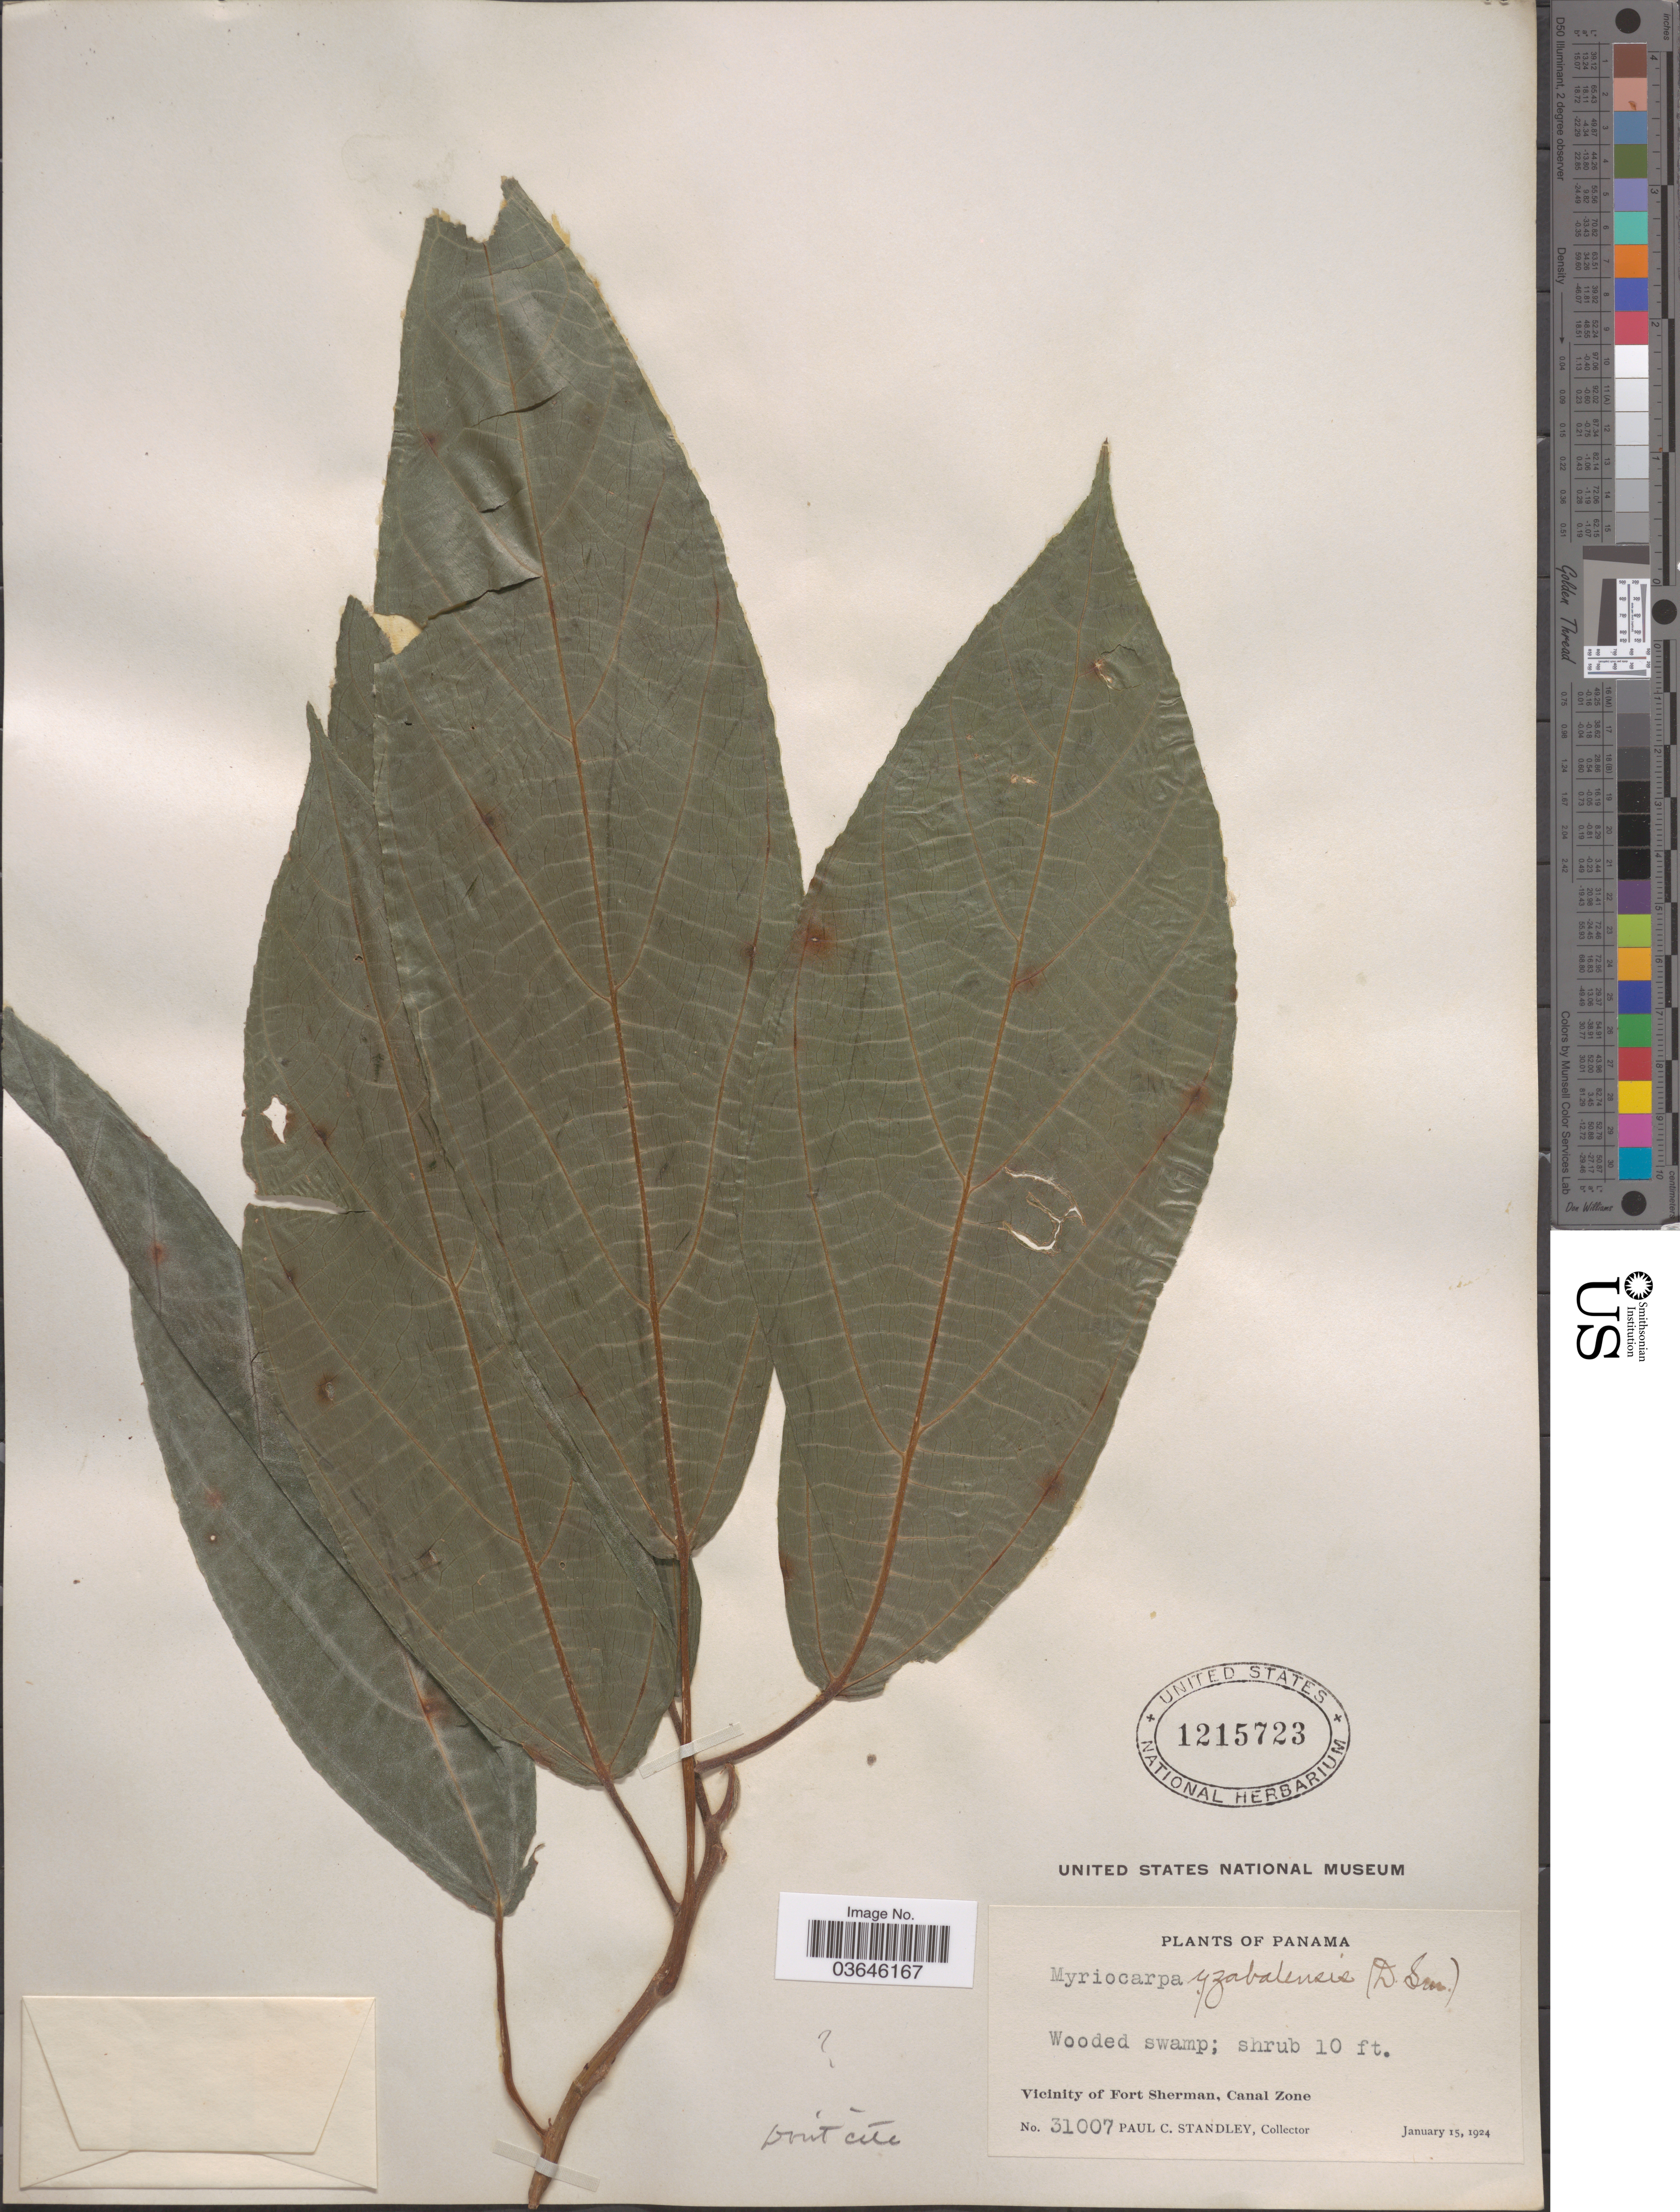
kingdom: Plantae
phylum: Tracheophyta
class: Magnoliopsida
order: Rosales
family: Urticaceae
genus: Myriocarpa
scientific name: Myriocarpa yzabalensis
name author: (Donn. Sm.) Killip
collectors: P. C. Standley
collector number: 31007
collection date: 1924-01-15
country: Panama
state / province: Colón / Panamá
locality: Vicinity of Fort Sherman, Canal Zone.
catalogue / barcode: US 1215723